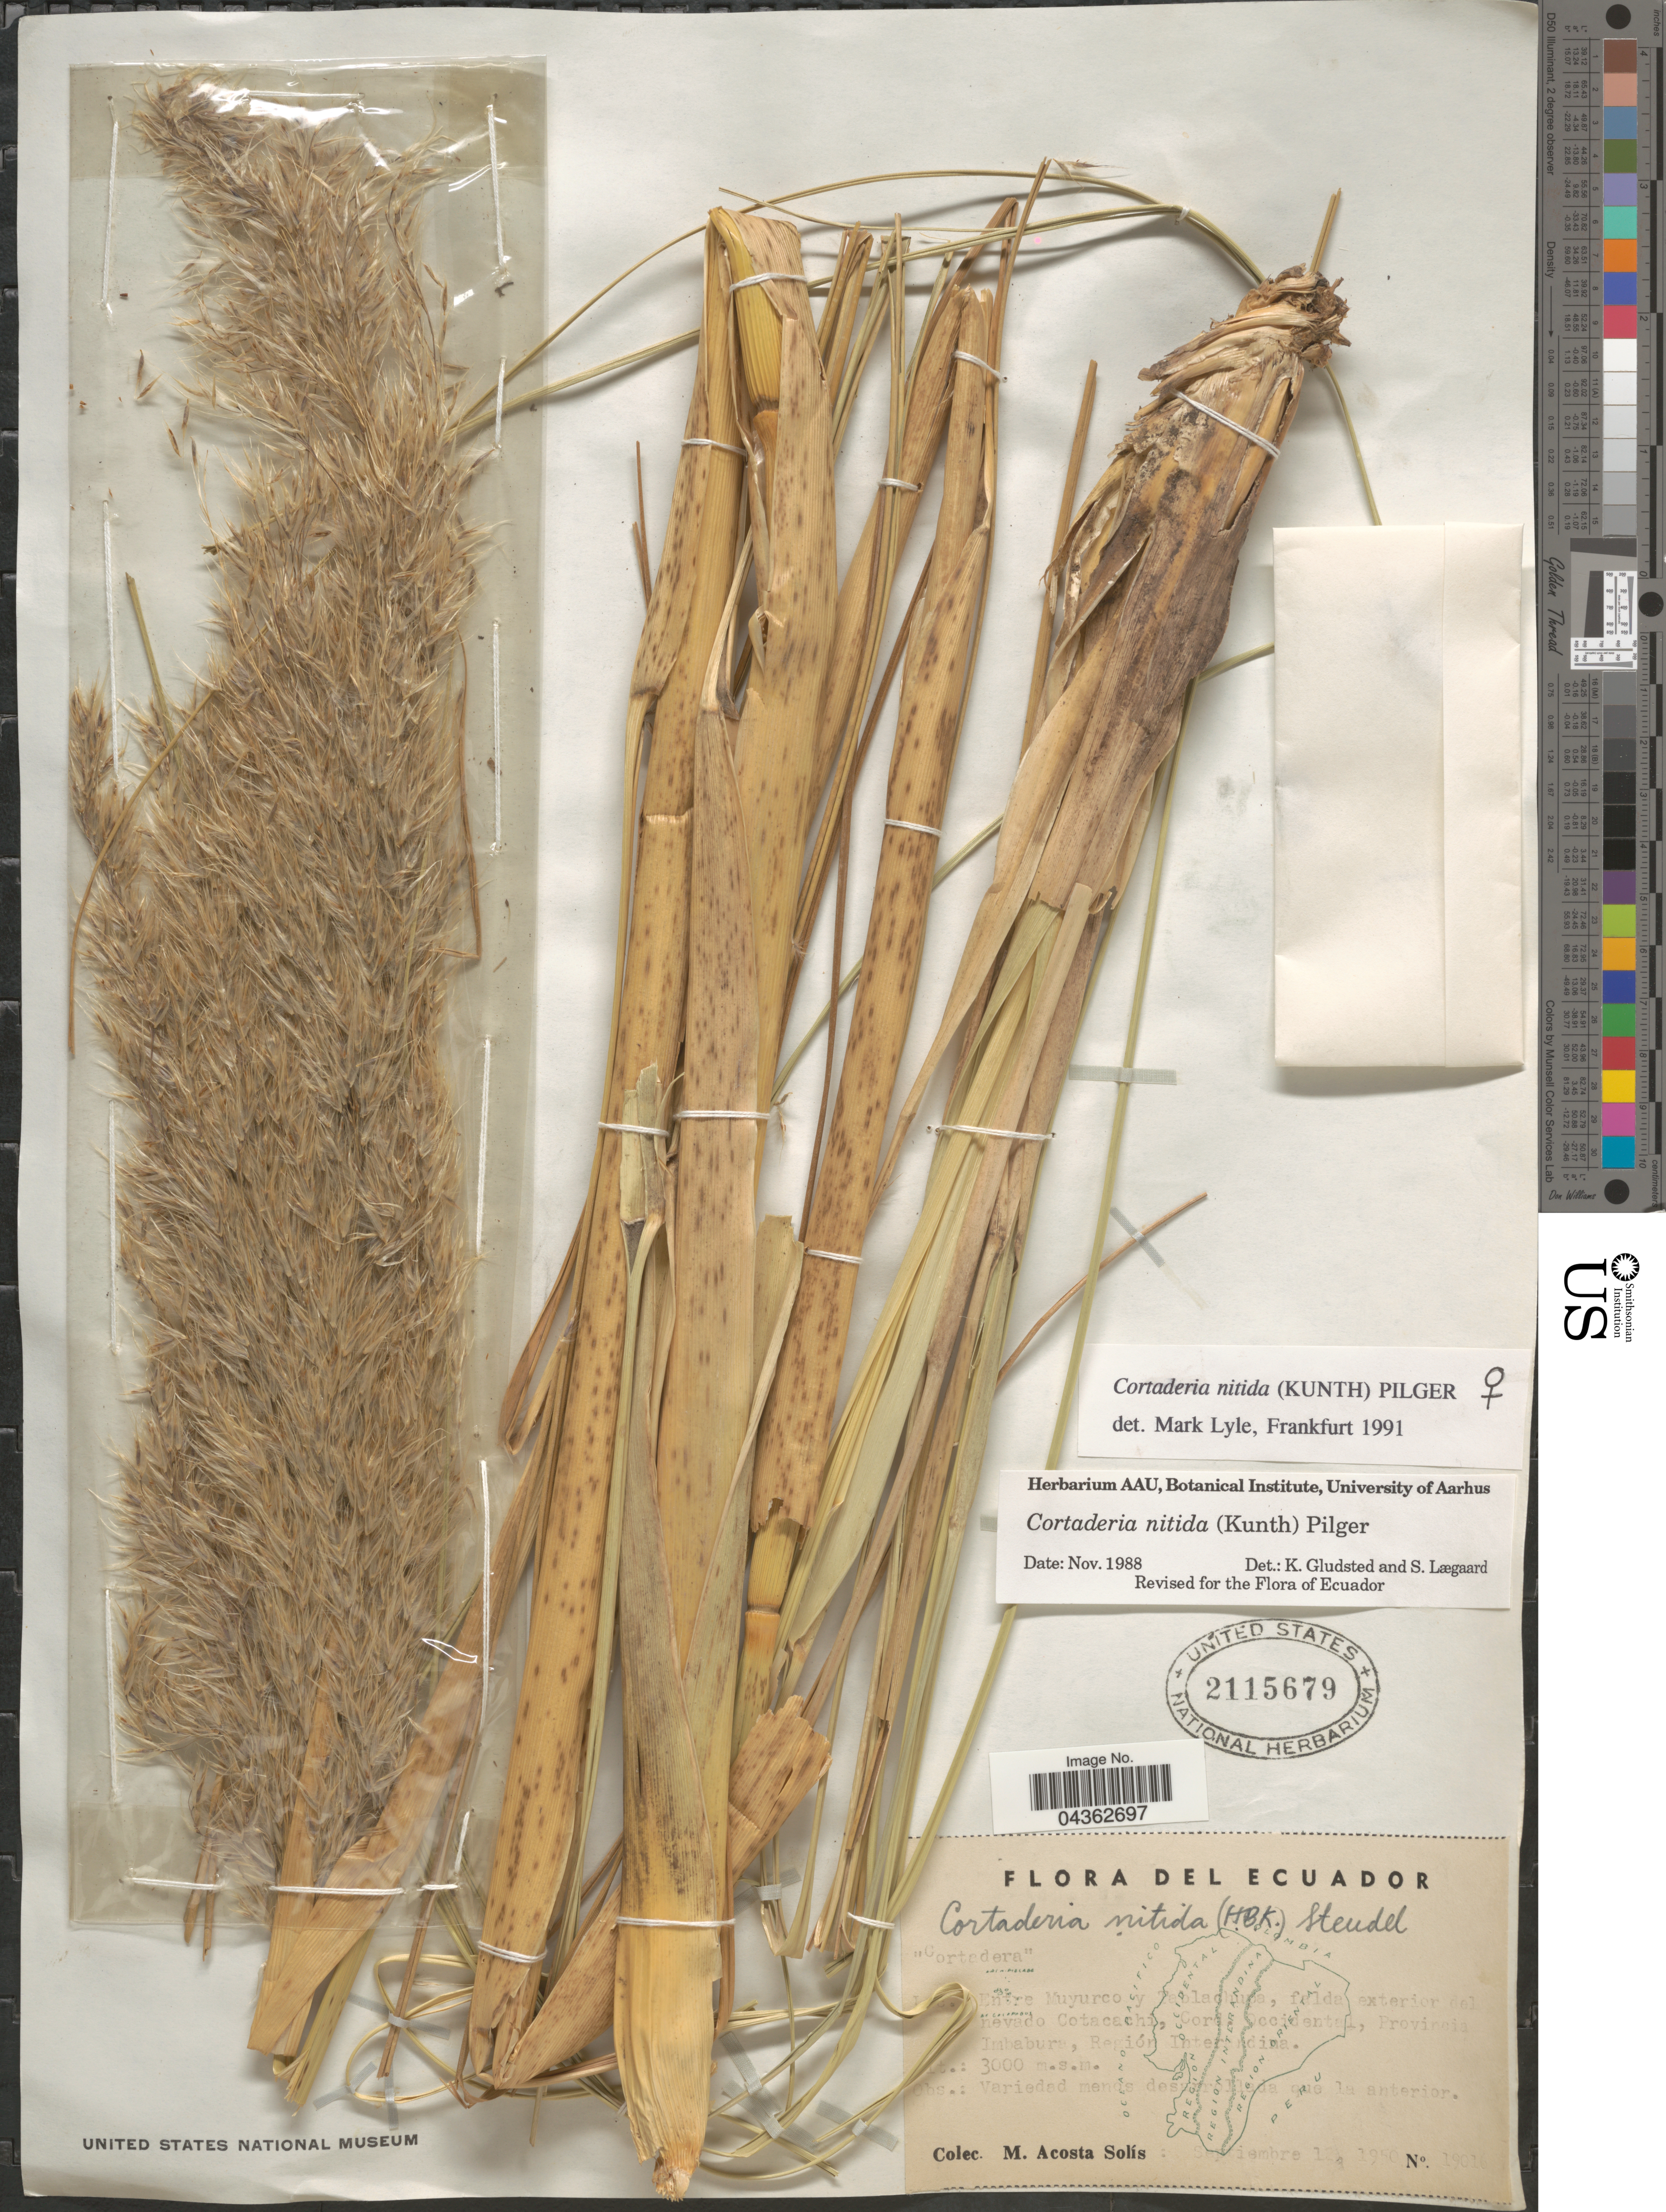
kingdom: Plantae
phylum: Tracheophyta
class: Liliopsida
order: Poales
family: Poaceae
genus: Cortaderia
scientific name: Cortaderia nitida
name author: (Kunth) Pilg.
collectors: M. Acosta Solis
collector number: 19016*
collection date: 1950-09-12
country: Ecuador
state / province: Imbabura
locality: Entre Muyurco y Tablachupa, falda exterior del nevado Cotacachi, Cord. Occidental, Región Interandina.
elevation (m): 3000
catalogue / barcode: US 2115679